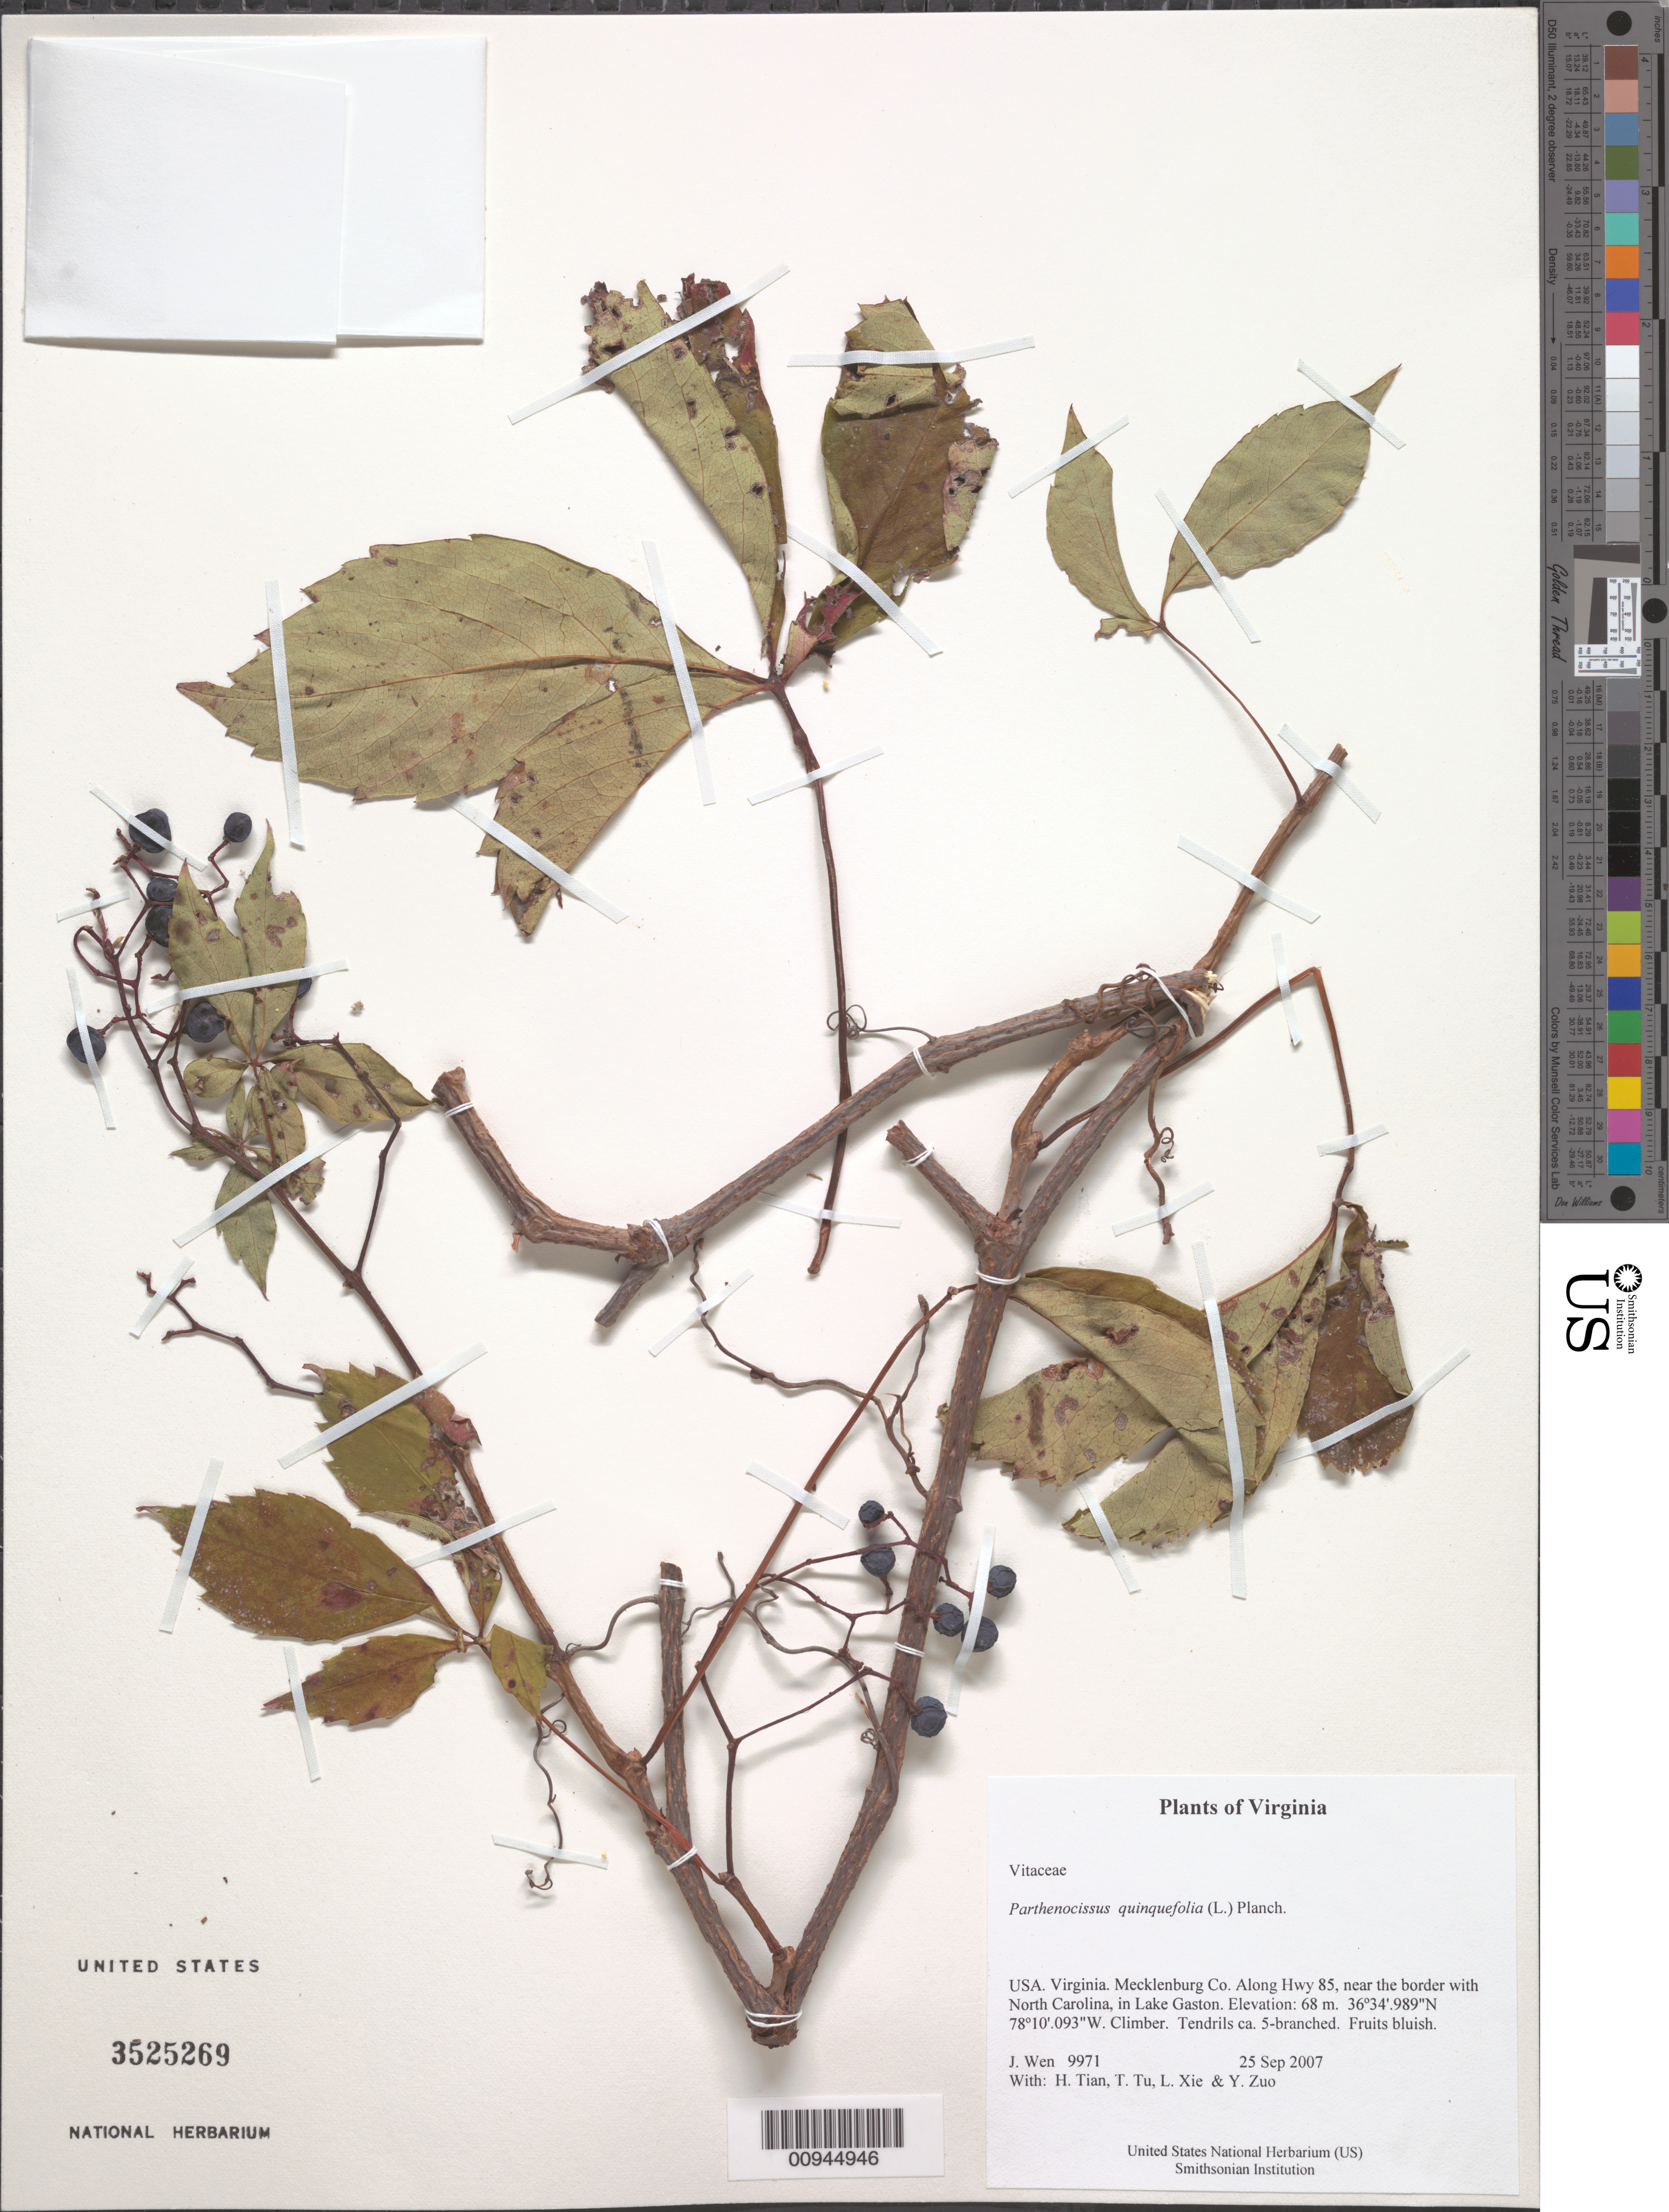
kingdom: Plantae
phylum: Tracheophyta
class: Magnoliopsida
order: Vitales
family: Vitaceae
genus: Parthenocissus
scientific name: Parthenocissus quinquefolia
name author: (L.) Planch.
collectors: J. Wen, H. Tian, T. Tu, L. Xie & Y. Zuo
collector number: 9971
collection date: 2007-09-25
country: United States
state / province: Virginia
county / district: Mecklenburg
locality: Meckleburg Co. Along Hwy 85, near the border with North Carolina, in Lake Gaston.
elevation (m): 68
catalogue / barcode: US 3525269